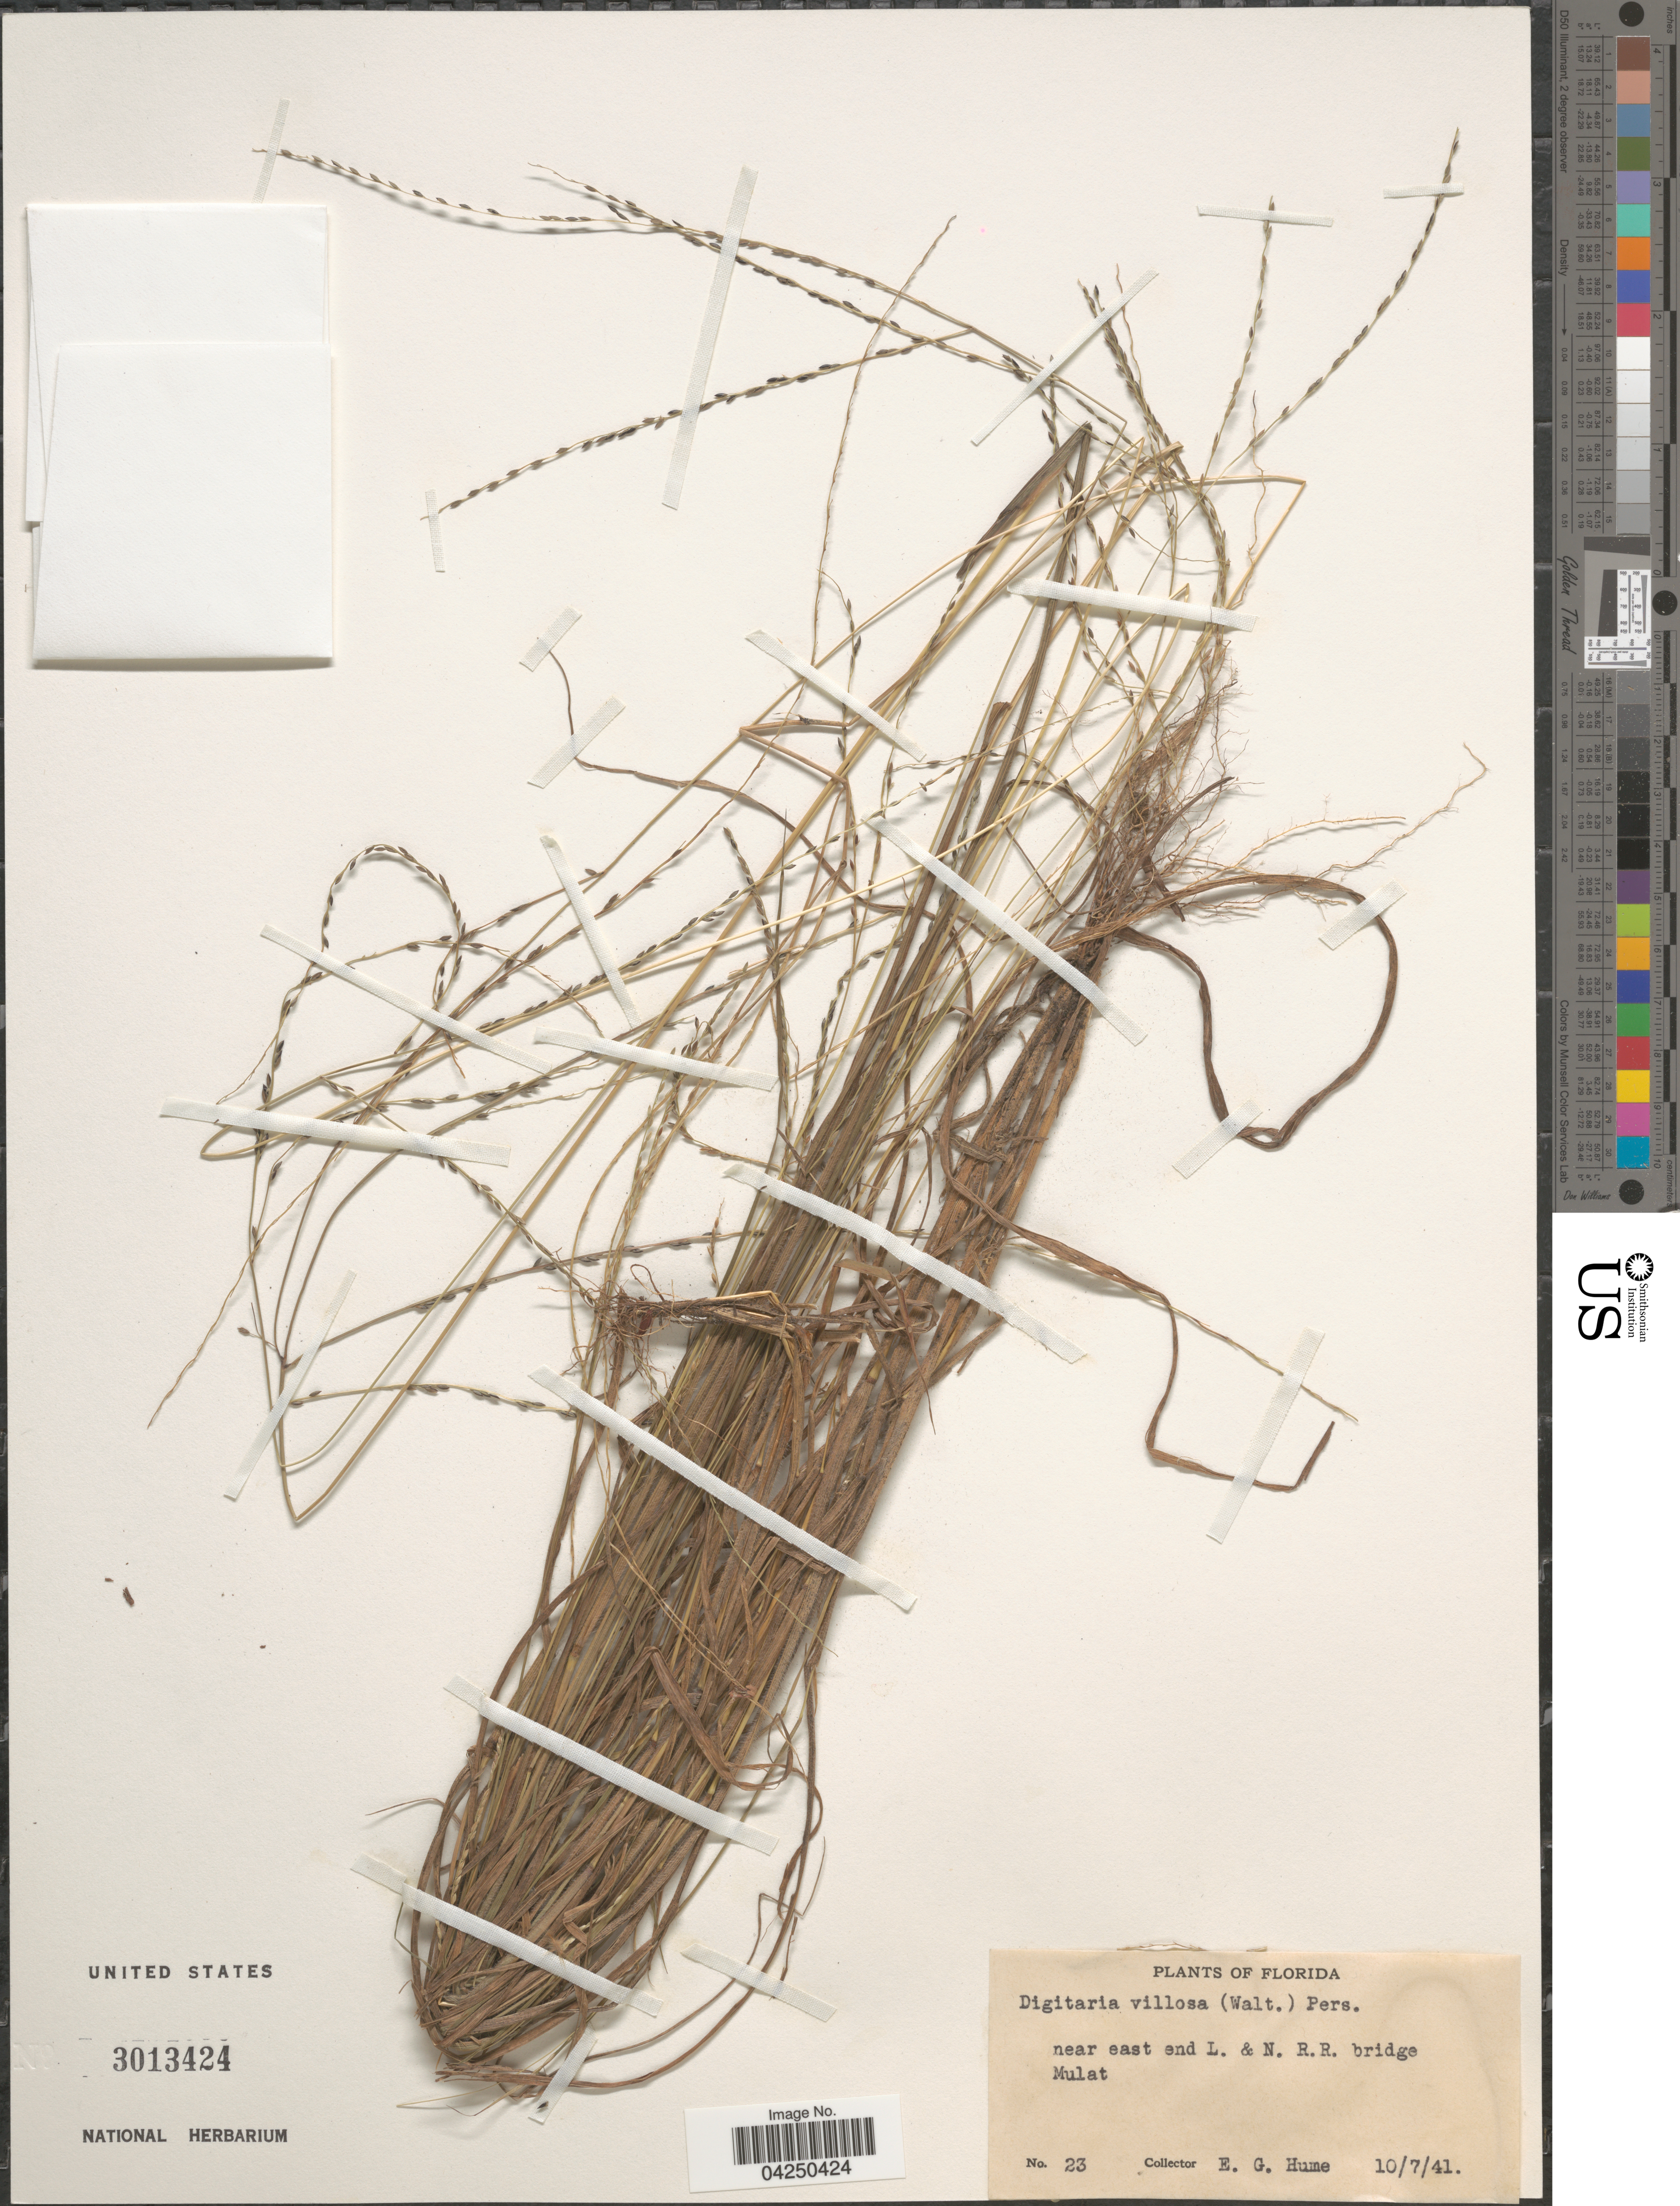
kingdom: Plantae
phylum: Tracheophyta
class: Liliopsida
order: Poales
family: Poaceae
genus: Digitaria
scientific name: Digitaria villosa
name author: (Walter) Pers.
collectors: E. Hume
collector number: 23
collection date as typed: Transcribed d/m/y: 7/10/41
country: United States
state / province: Florida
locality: Near east end L. & N. R.R. bridge Mulat.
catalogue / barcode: US 3013424